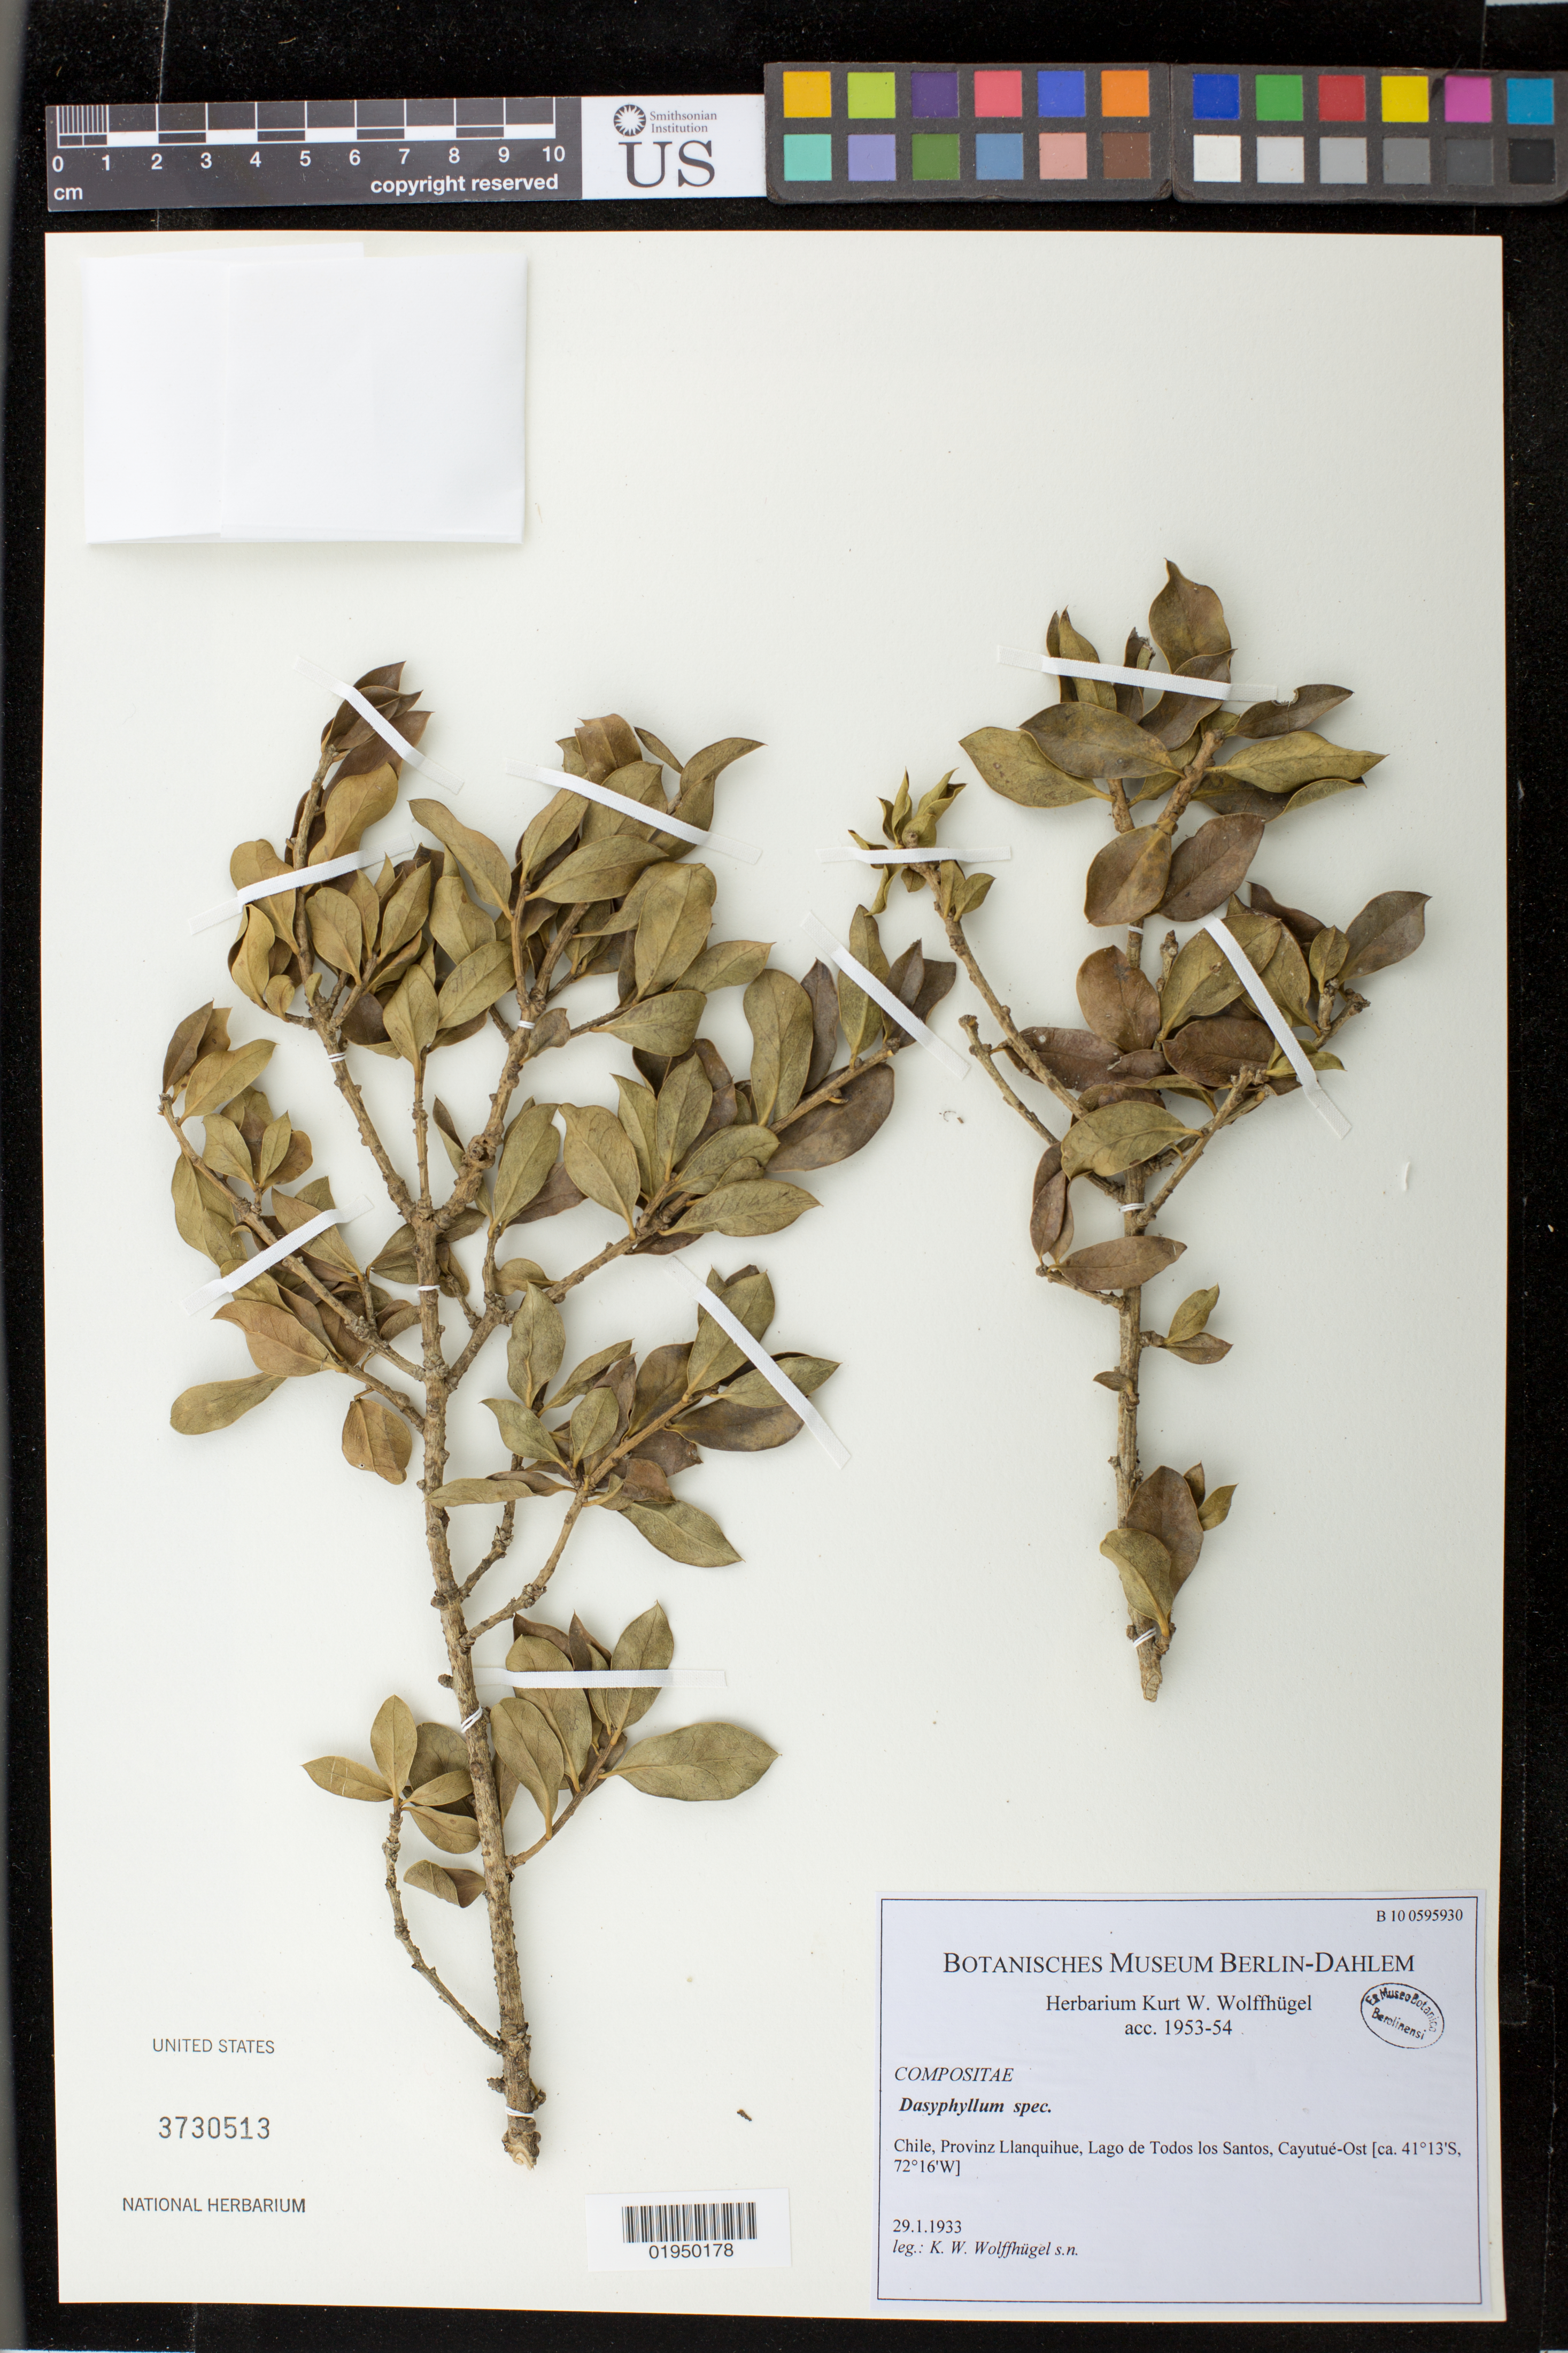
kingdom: Plantae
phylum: Tracheophyta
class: Magnoliopsida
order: Asterales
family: Asteraceae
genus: Dasyphyllum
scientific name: Dasyphyllum sp.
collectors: K. Wolffhugel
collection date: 1933-01-21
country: Chile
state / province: Los Lagos (X)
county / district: Llanquihue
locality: Lago de Todos los Santos,Cayutue-Ost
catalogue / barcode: US 3730513